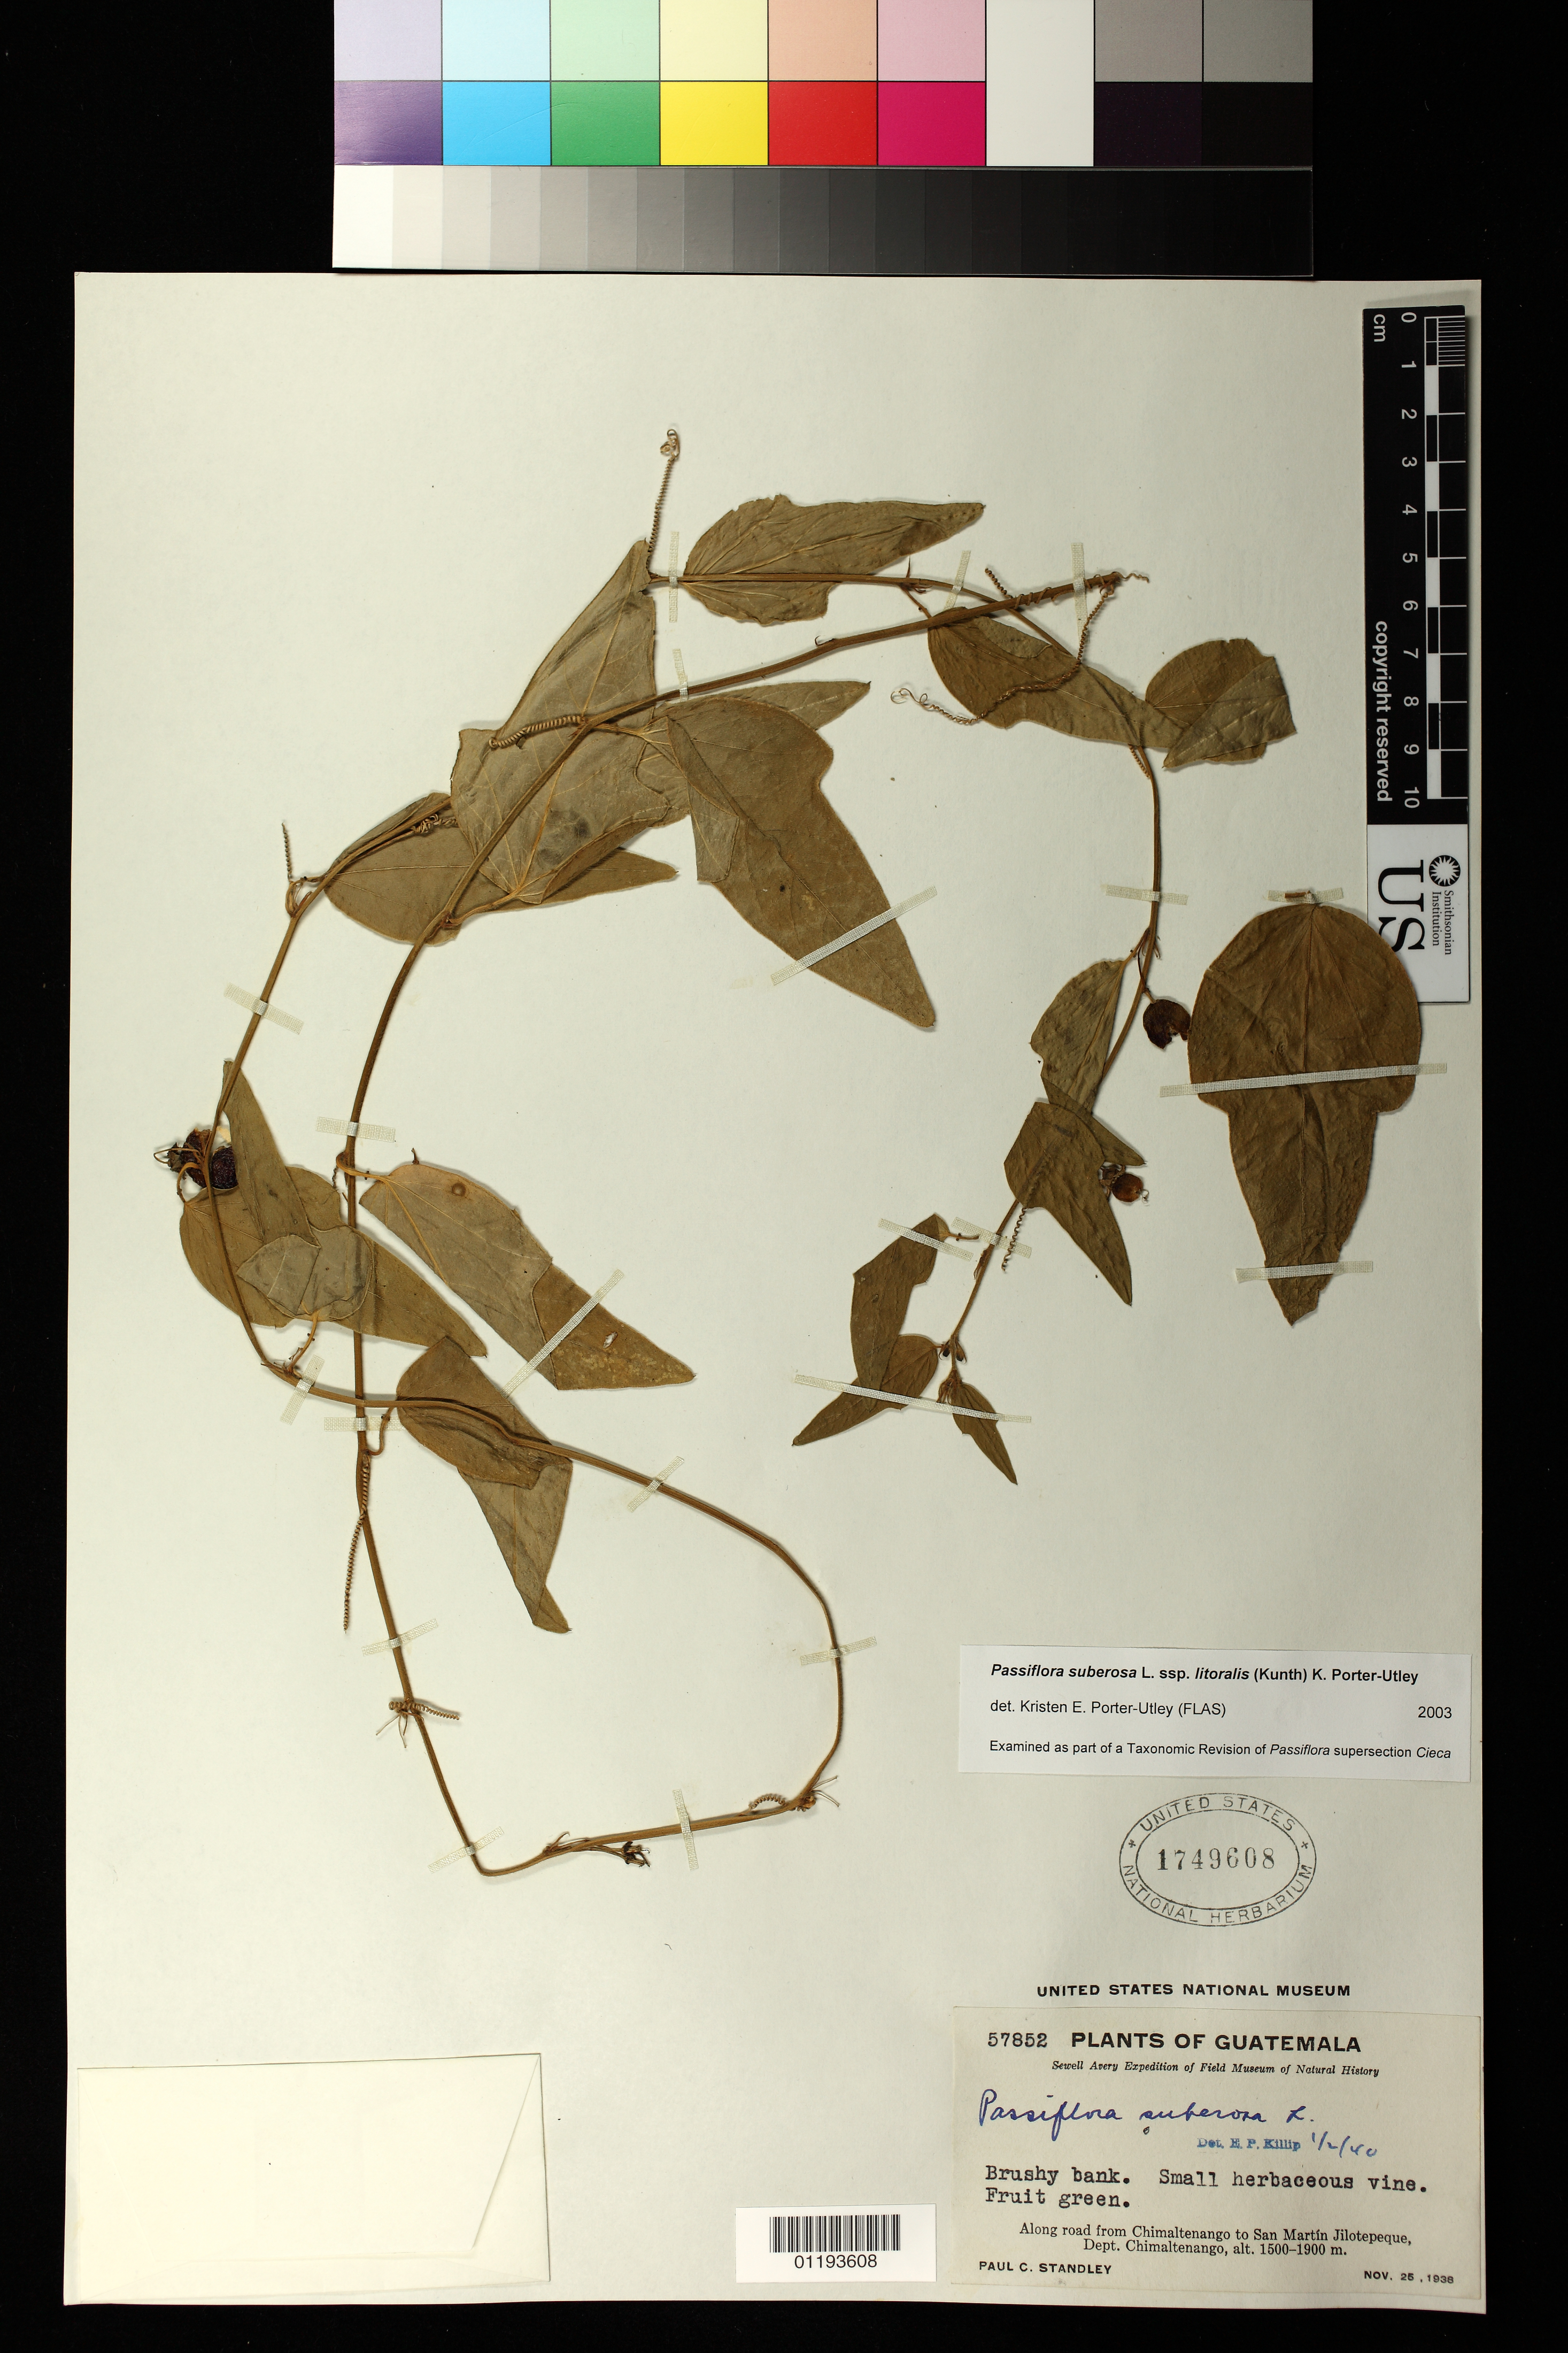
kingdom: Plantae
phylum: Tracheophyta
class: Magnoliopsida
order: Malpighiales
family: Passifloraceae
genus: Passiflora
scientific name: Passiflora suberosa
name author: L.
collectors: P. C. Standley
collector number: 57852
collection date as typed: Nov 26 1938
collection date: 1938-11-26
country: Guatemala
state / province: Chimaltenango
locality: Along road from Chimaltenango to San Martin Jilotepeque.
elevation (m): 1500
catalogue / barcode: US 1749608